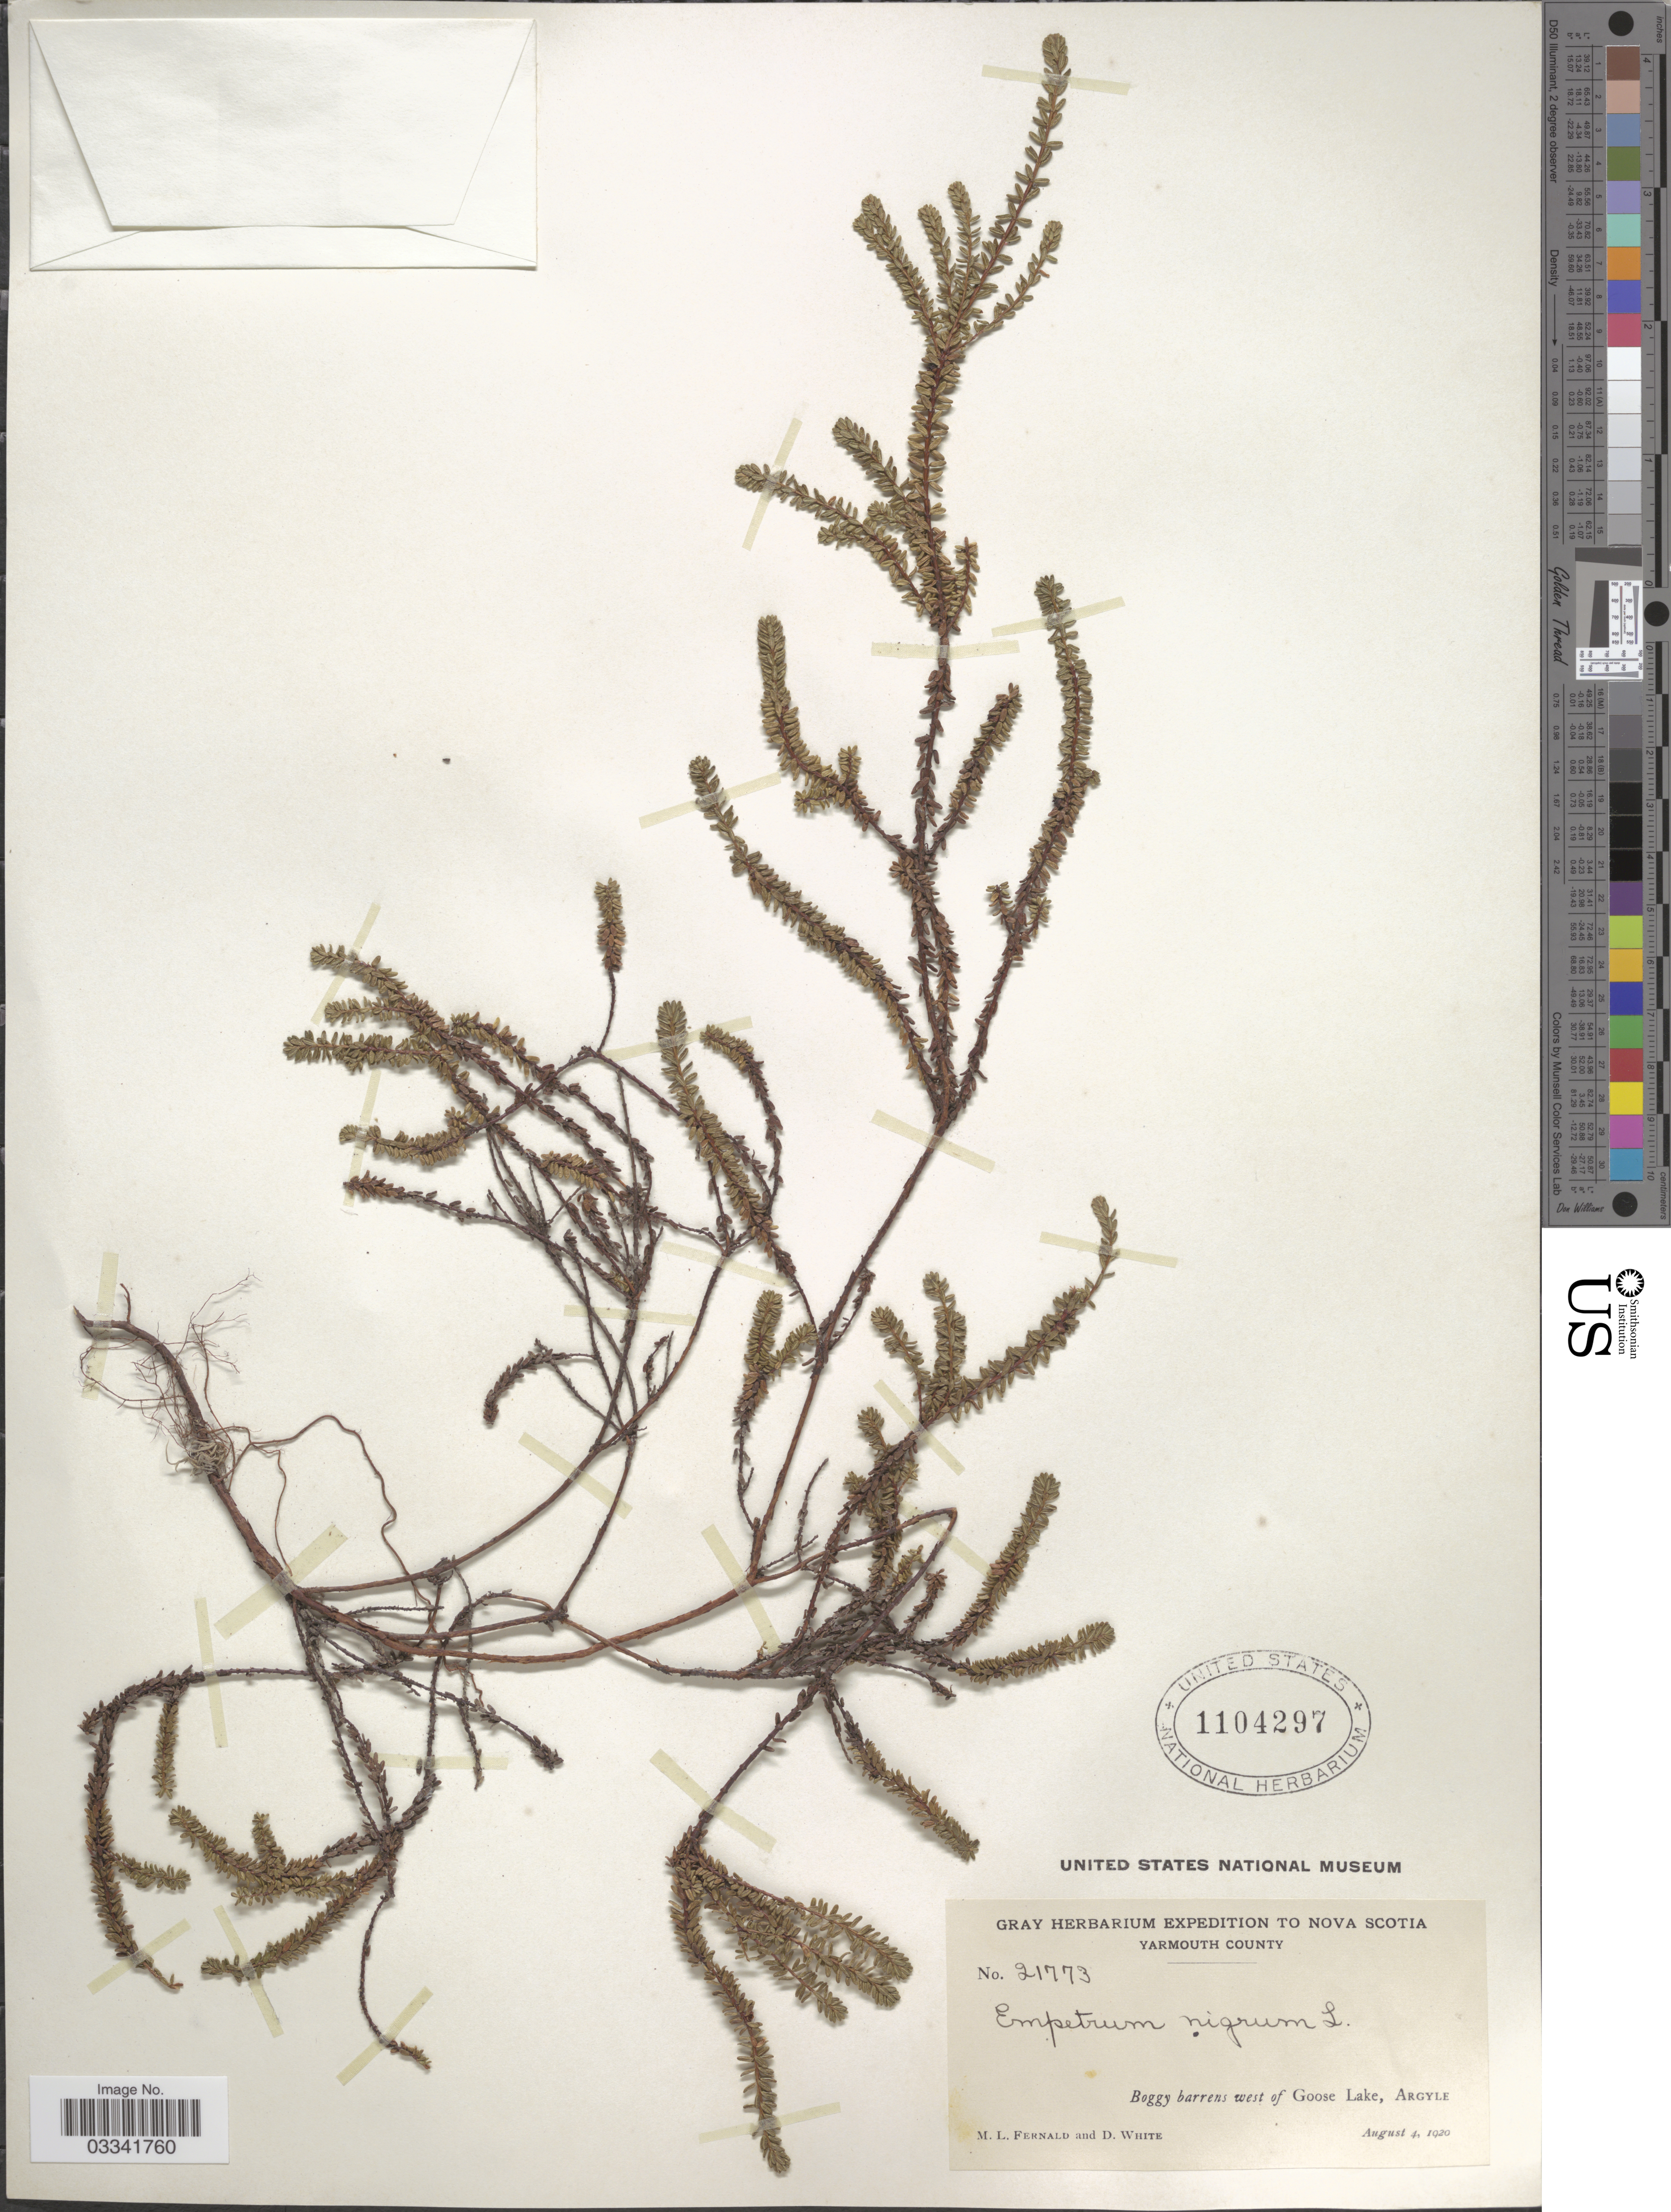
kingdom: Plantae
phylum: Tracheophyta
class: Magnoliopsida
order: Ericales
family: Ericaceae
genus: Empetrum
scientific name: Empetrum nigrum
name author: L.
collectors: M. L. Fernald & D. White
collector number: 21773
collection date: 1920-08-04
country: Canada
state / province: Nova Scotia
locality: Yarmouth County. West of Goose Lake, Argyle.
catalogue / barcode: US 1104297